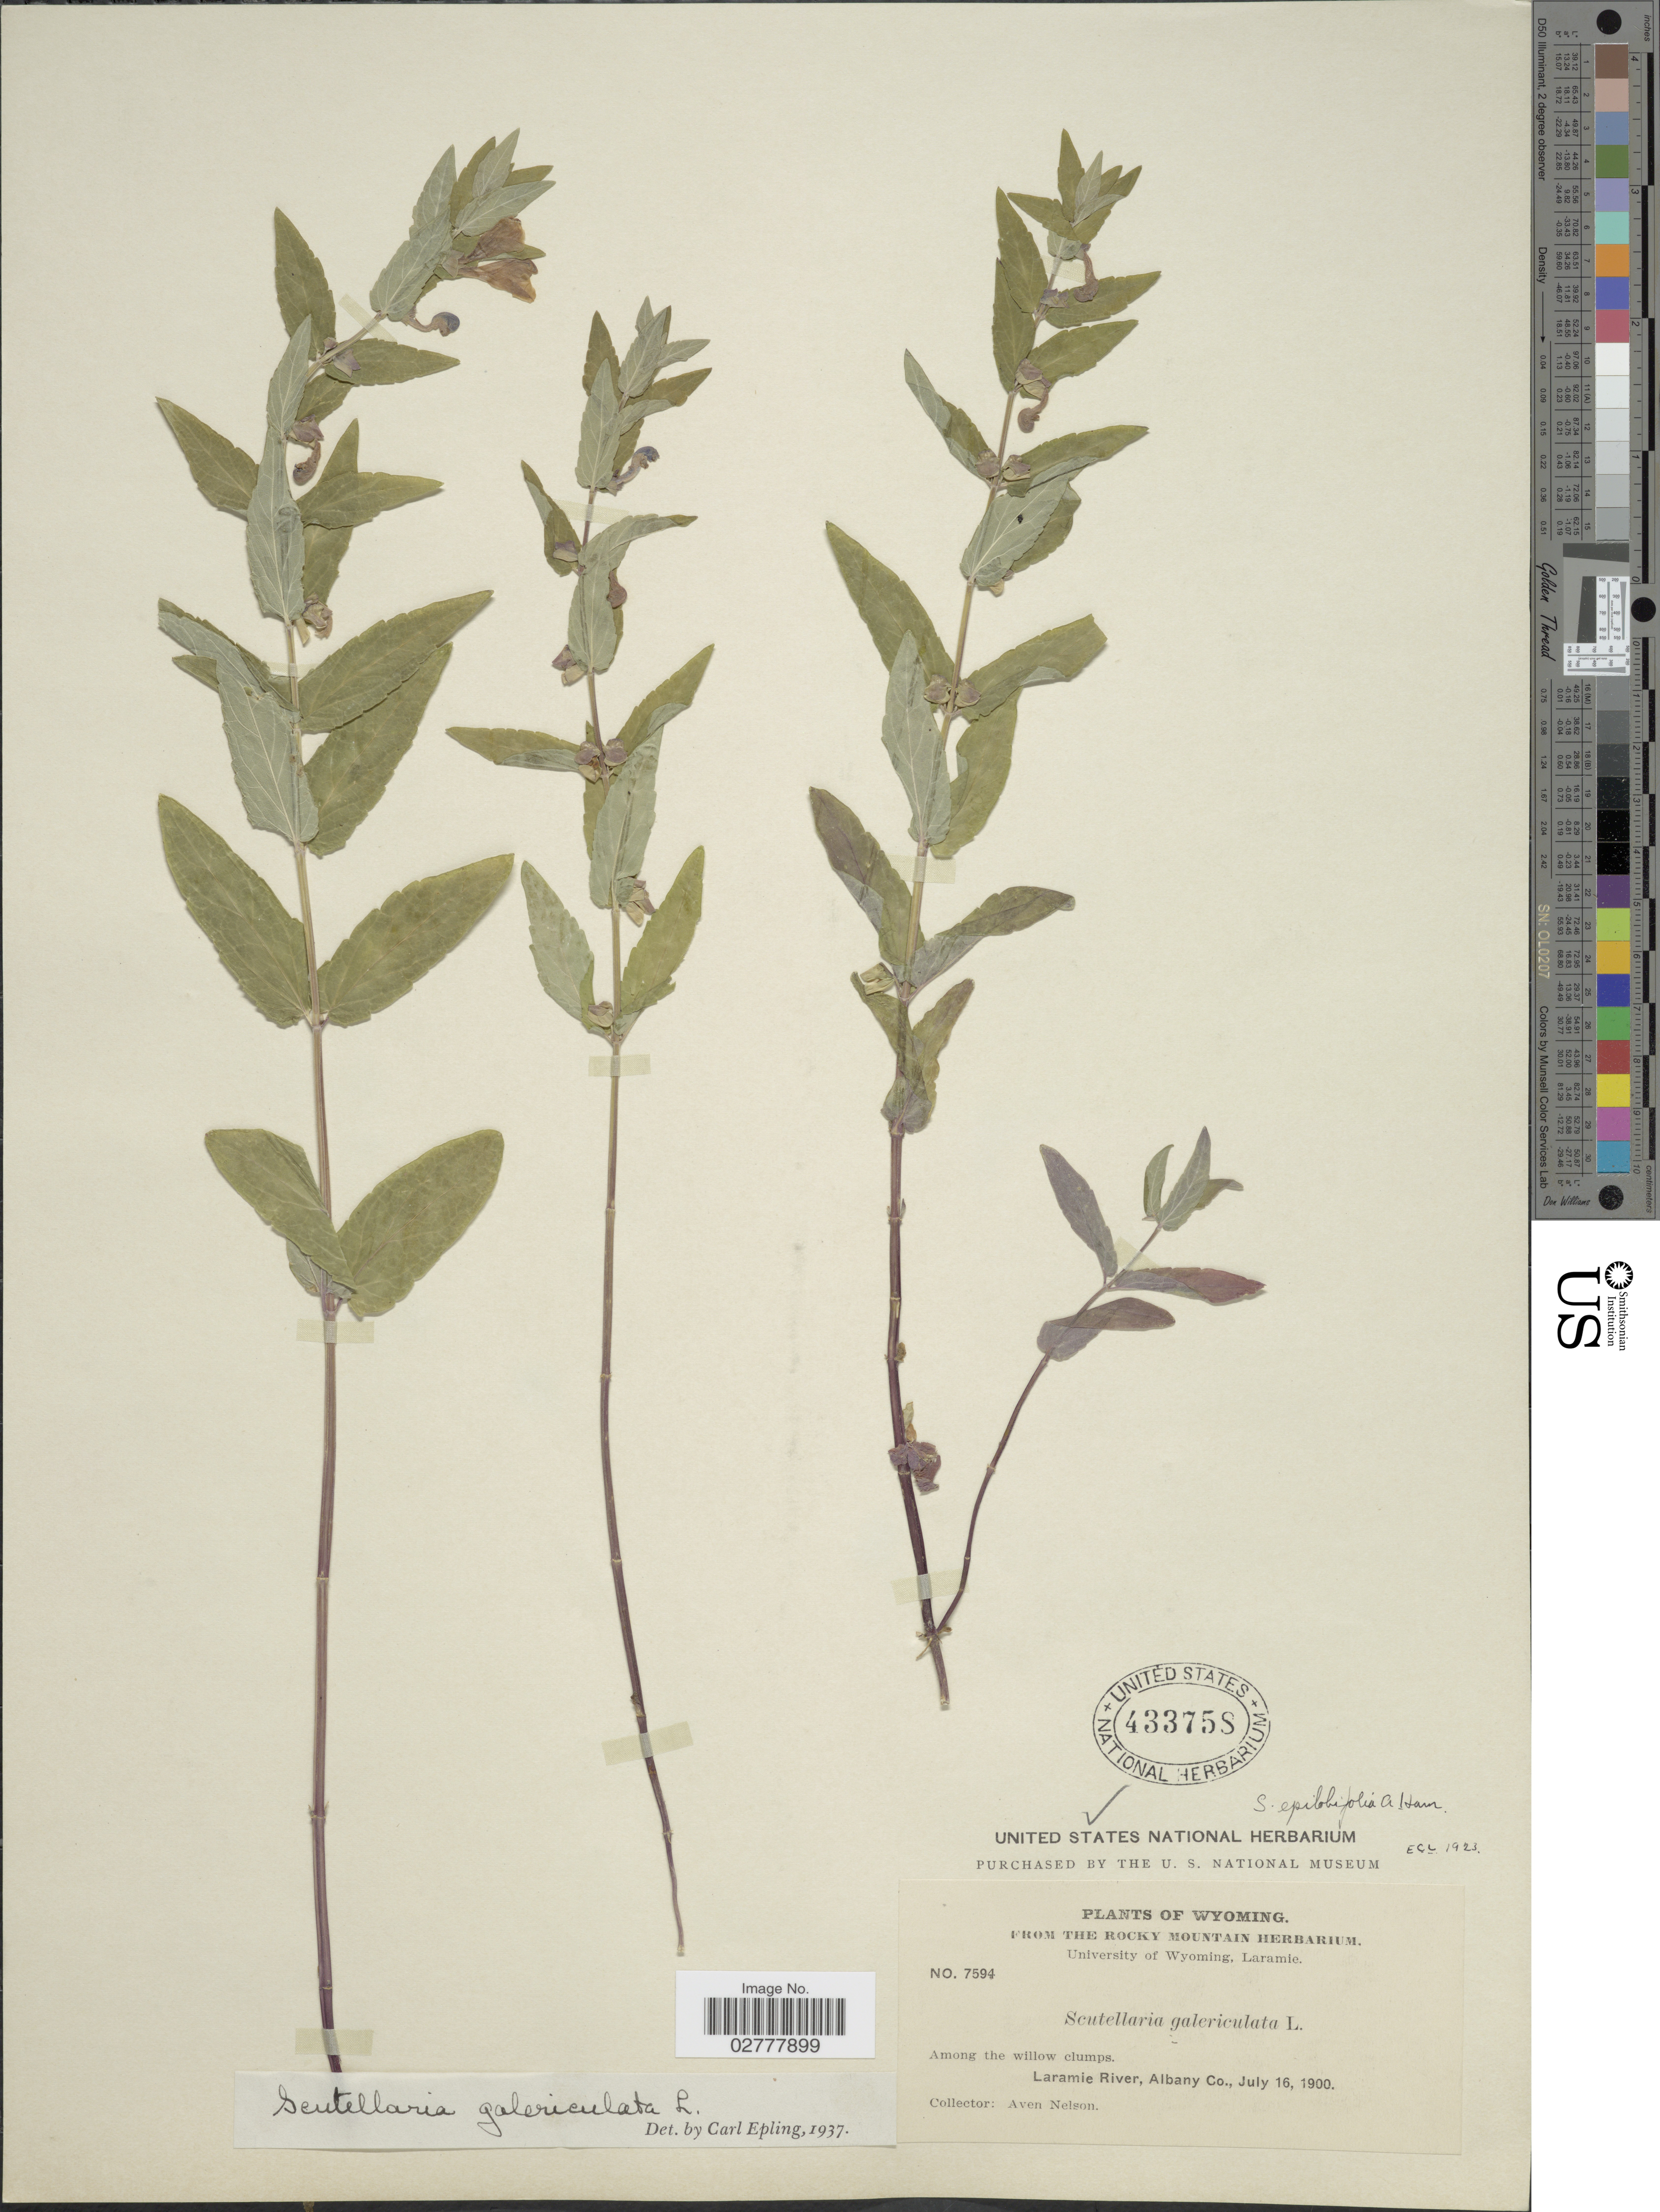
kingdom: Plantae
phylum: Tracheophyta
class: Magnoliopsida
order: Lamiales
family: Lamiaceae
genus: Scutellaria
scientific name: Scutellaria galericulata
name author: L.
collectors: A. Nelson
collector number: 7594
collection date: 1900-07-16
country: United States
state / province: Wyoming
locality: Laramie River, Albany Co.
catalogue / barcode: US 433758